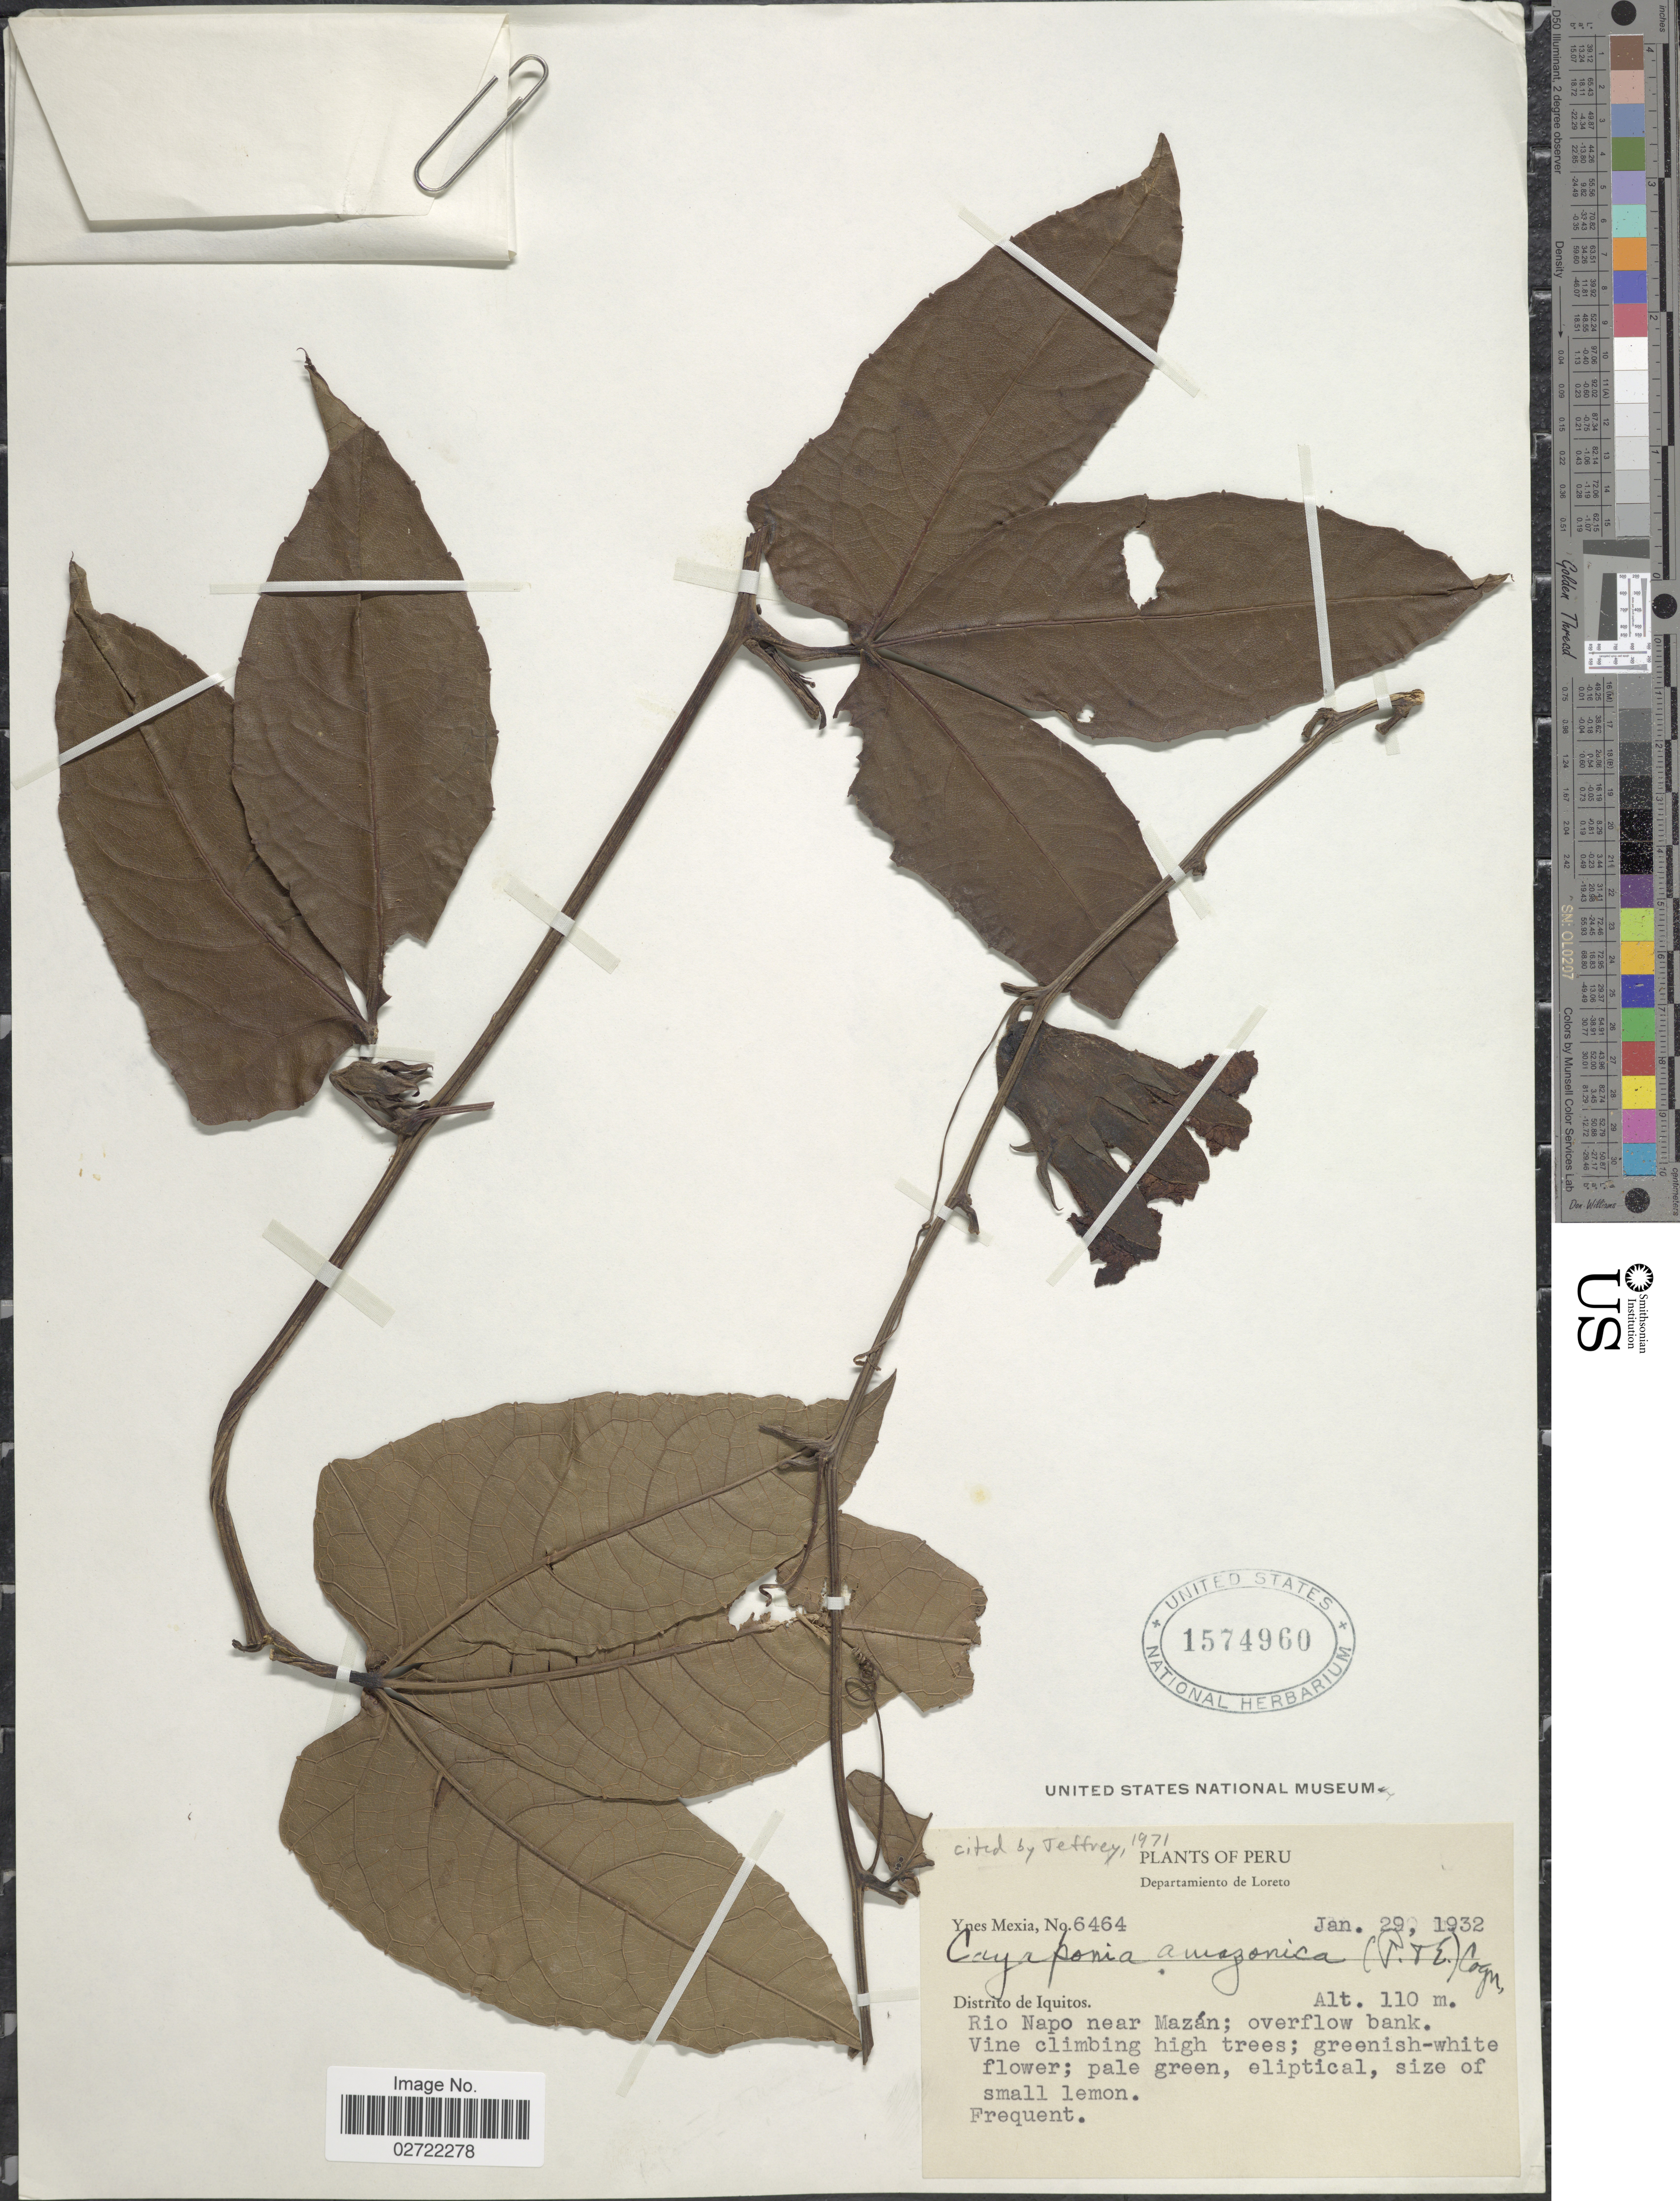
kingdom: Plantae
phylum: Tracheophyta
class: Magnoliopsida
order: Cucurbitales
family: Cucurbitaceae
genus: Cayaponia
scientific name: Cayaponia amazonica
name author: (Poepp. & Endl.) Cogn.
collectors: Y. Mexia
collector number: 6464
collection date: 1932-01-29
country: Peru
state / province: Loreto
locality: Departamento de Loreto. Distrito de Iquitos. Rio Napo near Mazán.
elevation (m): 110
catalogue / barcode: US 1574960